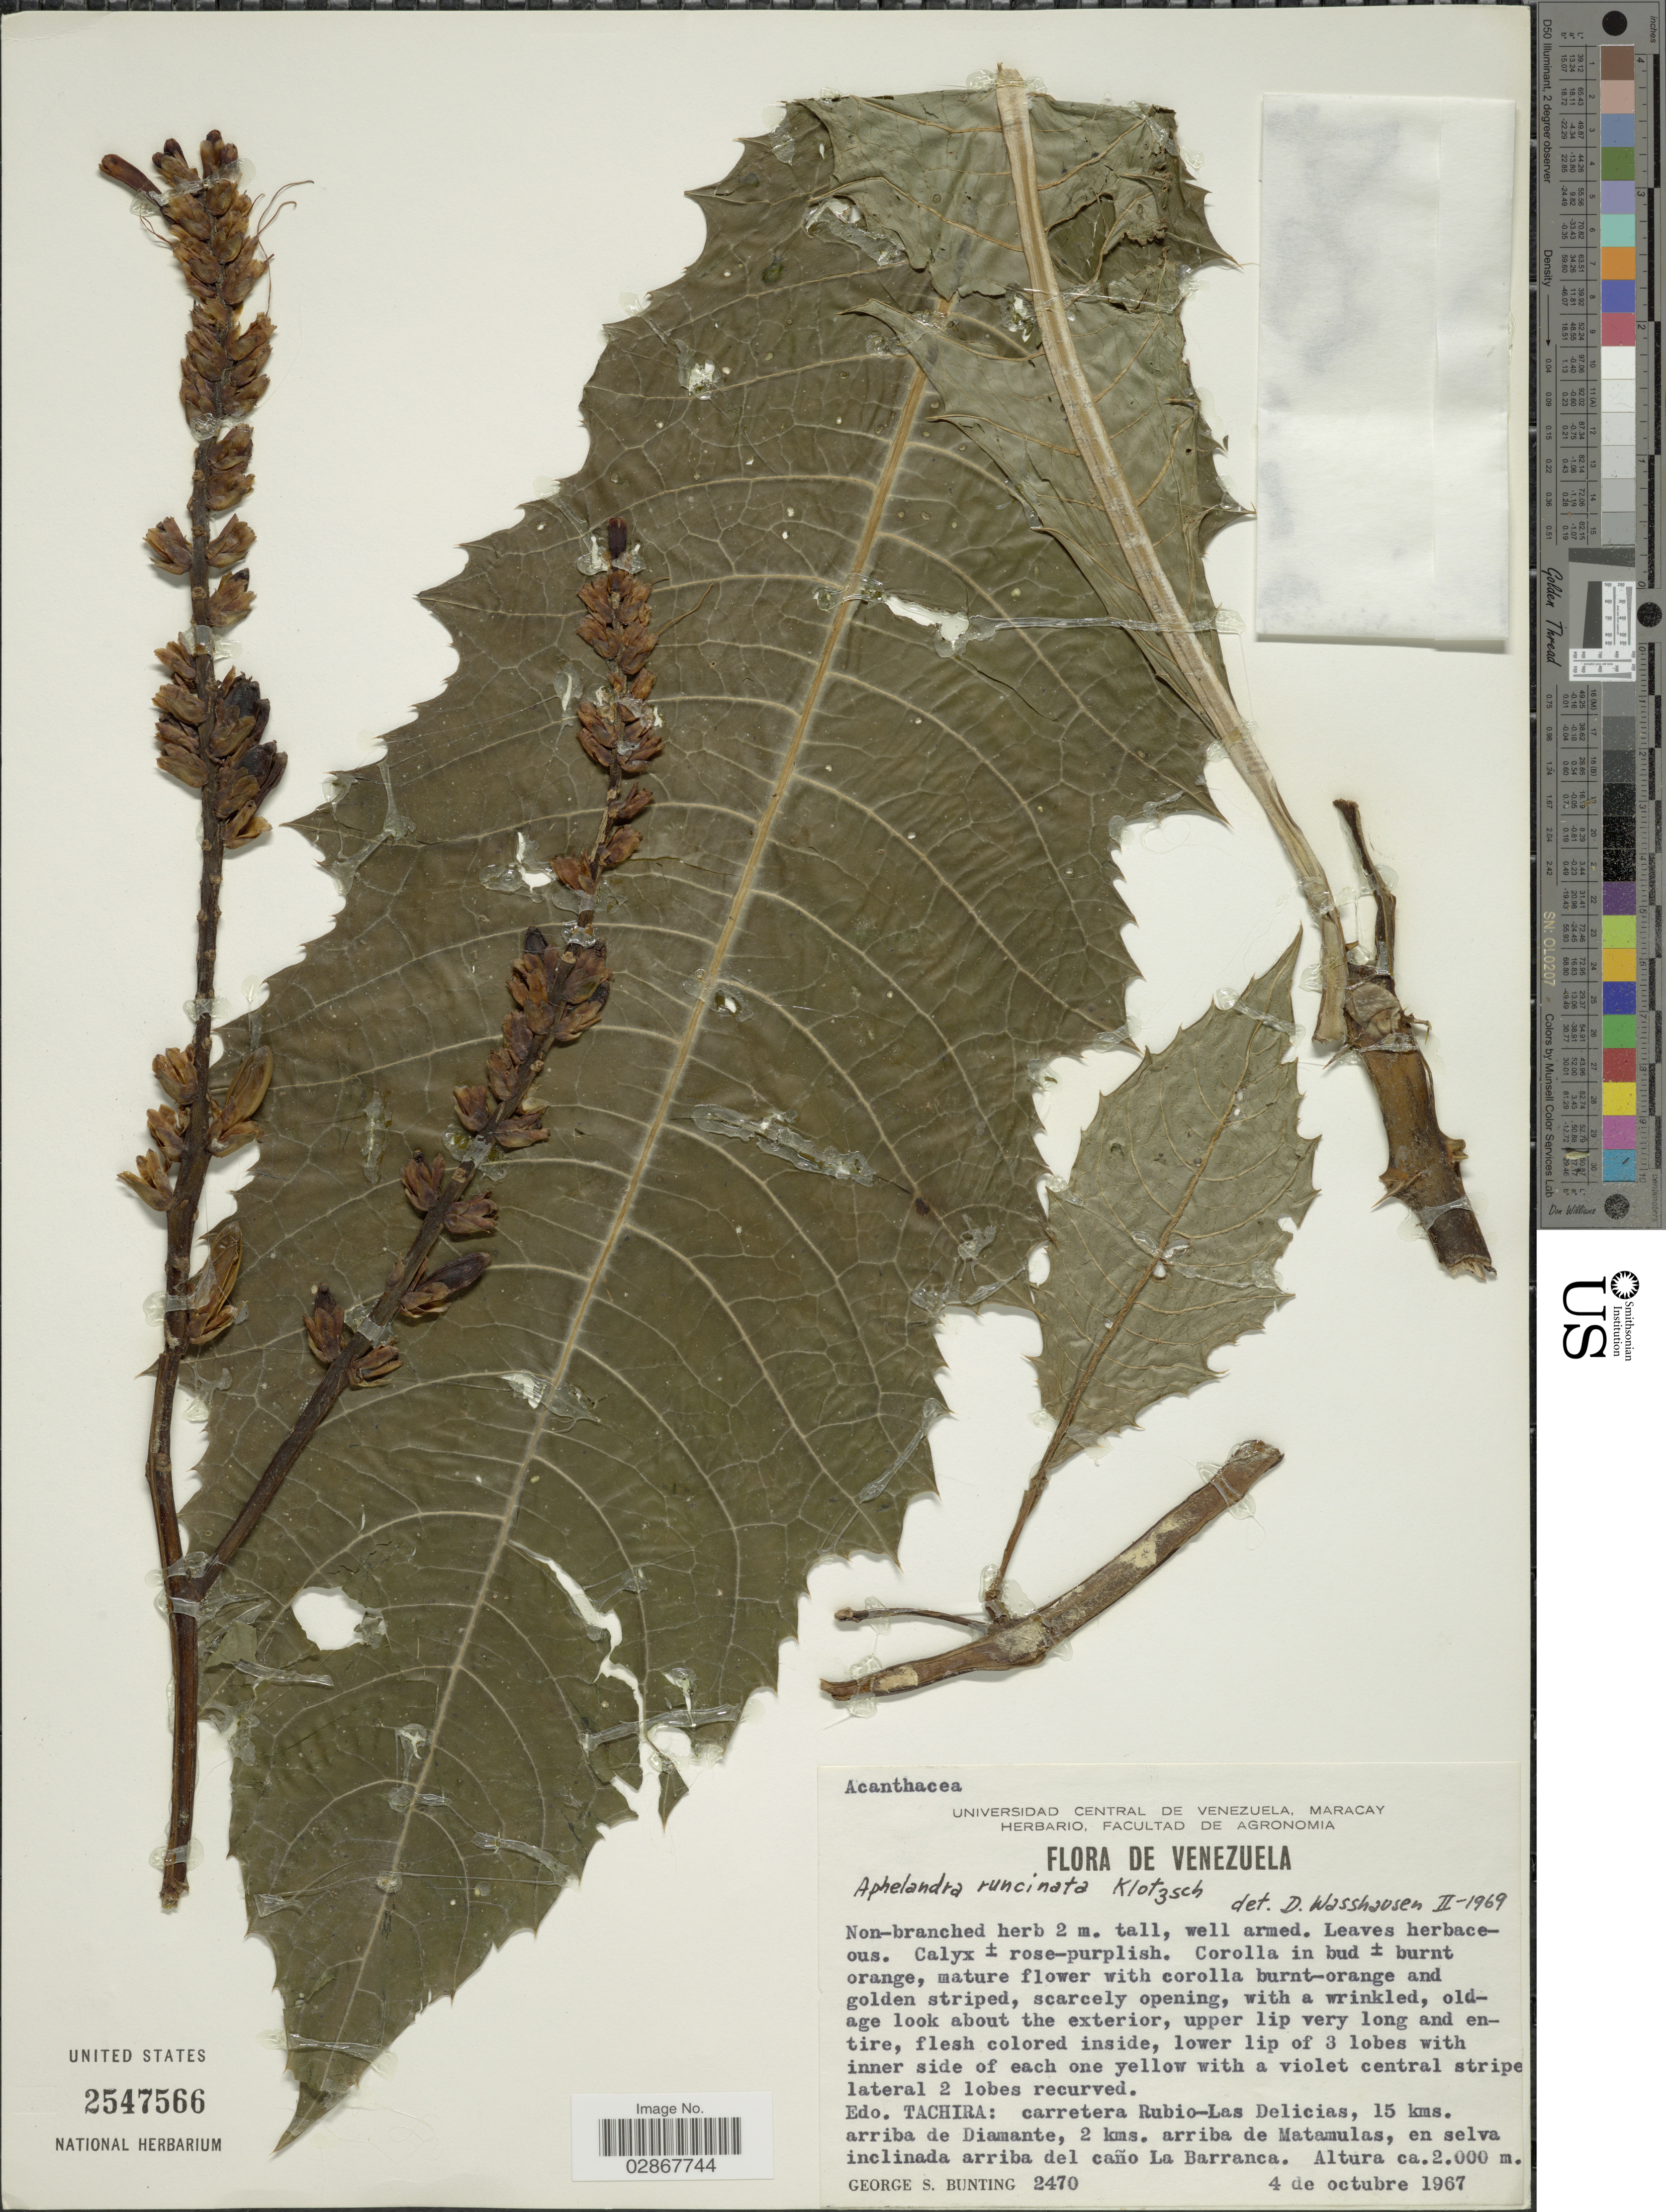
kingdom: Plantae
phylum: Tracheophyta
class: Magnoliopsida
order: Lamiales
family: Acanthaceae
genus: Aphelandra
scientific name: Aphelandra runcinata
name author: Klotzsch ex Nees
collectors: G. S. Bunting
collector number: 2470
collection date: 1967-10-04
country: Venezuela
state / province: Tachira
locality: Carretera Rubio-Las Delicias, 15 kms. arriba de Diamante, 2 kms. arriba de Matamulas, en selva inclinada arriba del caño La Barranca.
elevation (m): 2000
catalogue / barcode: US 2547566